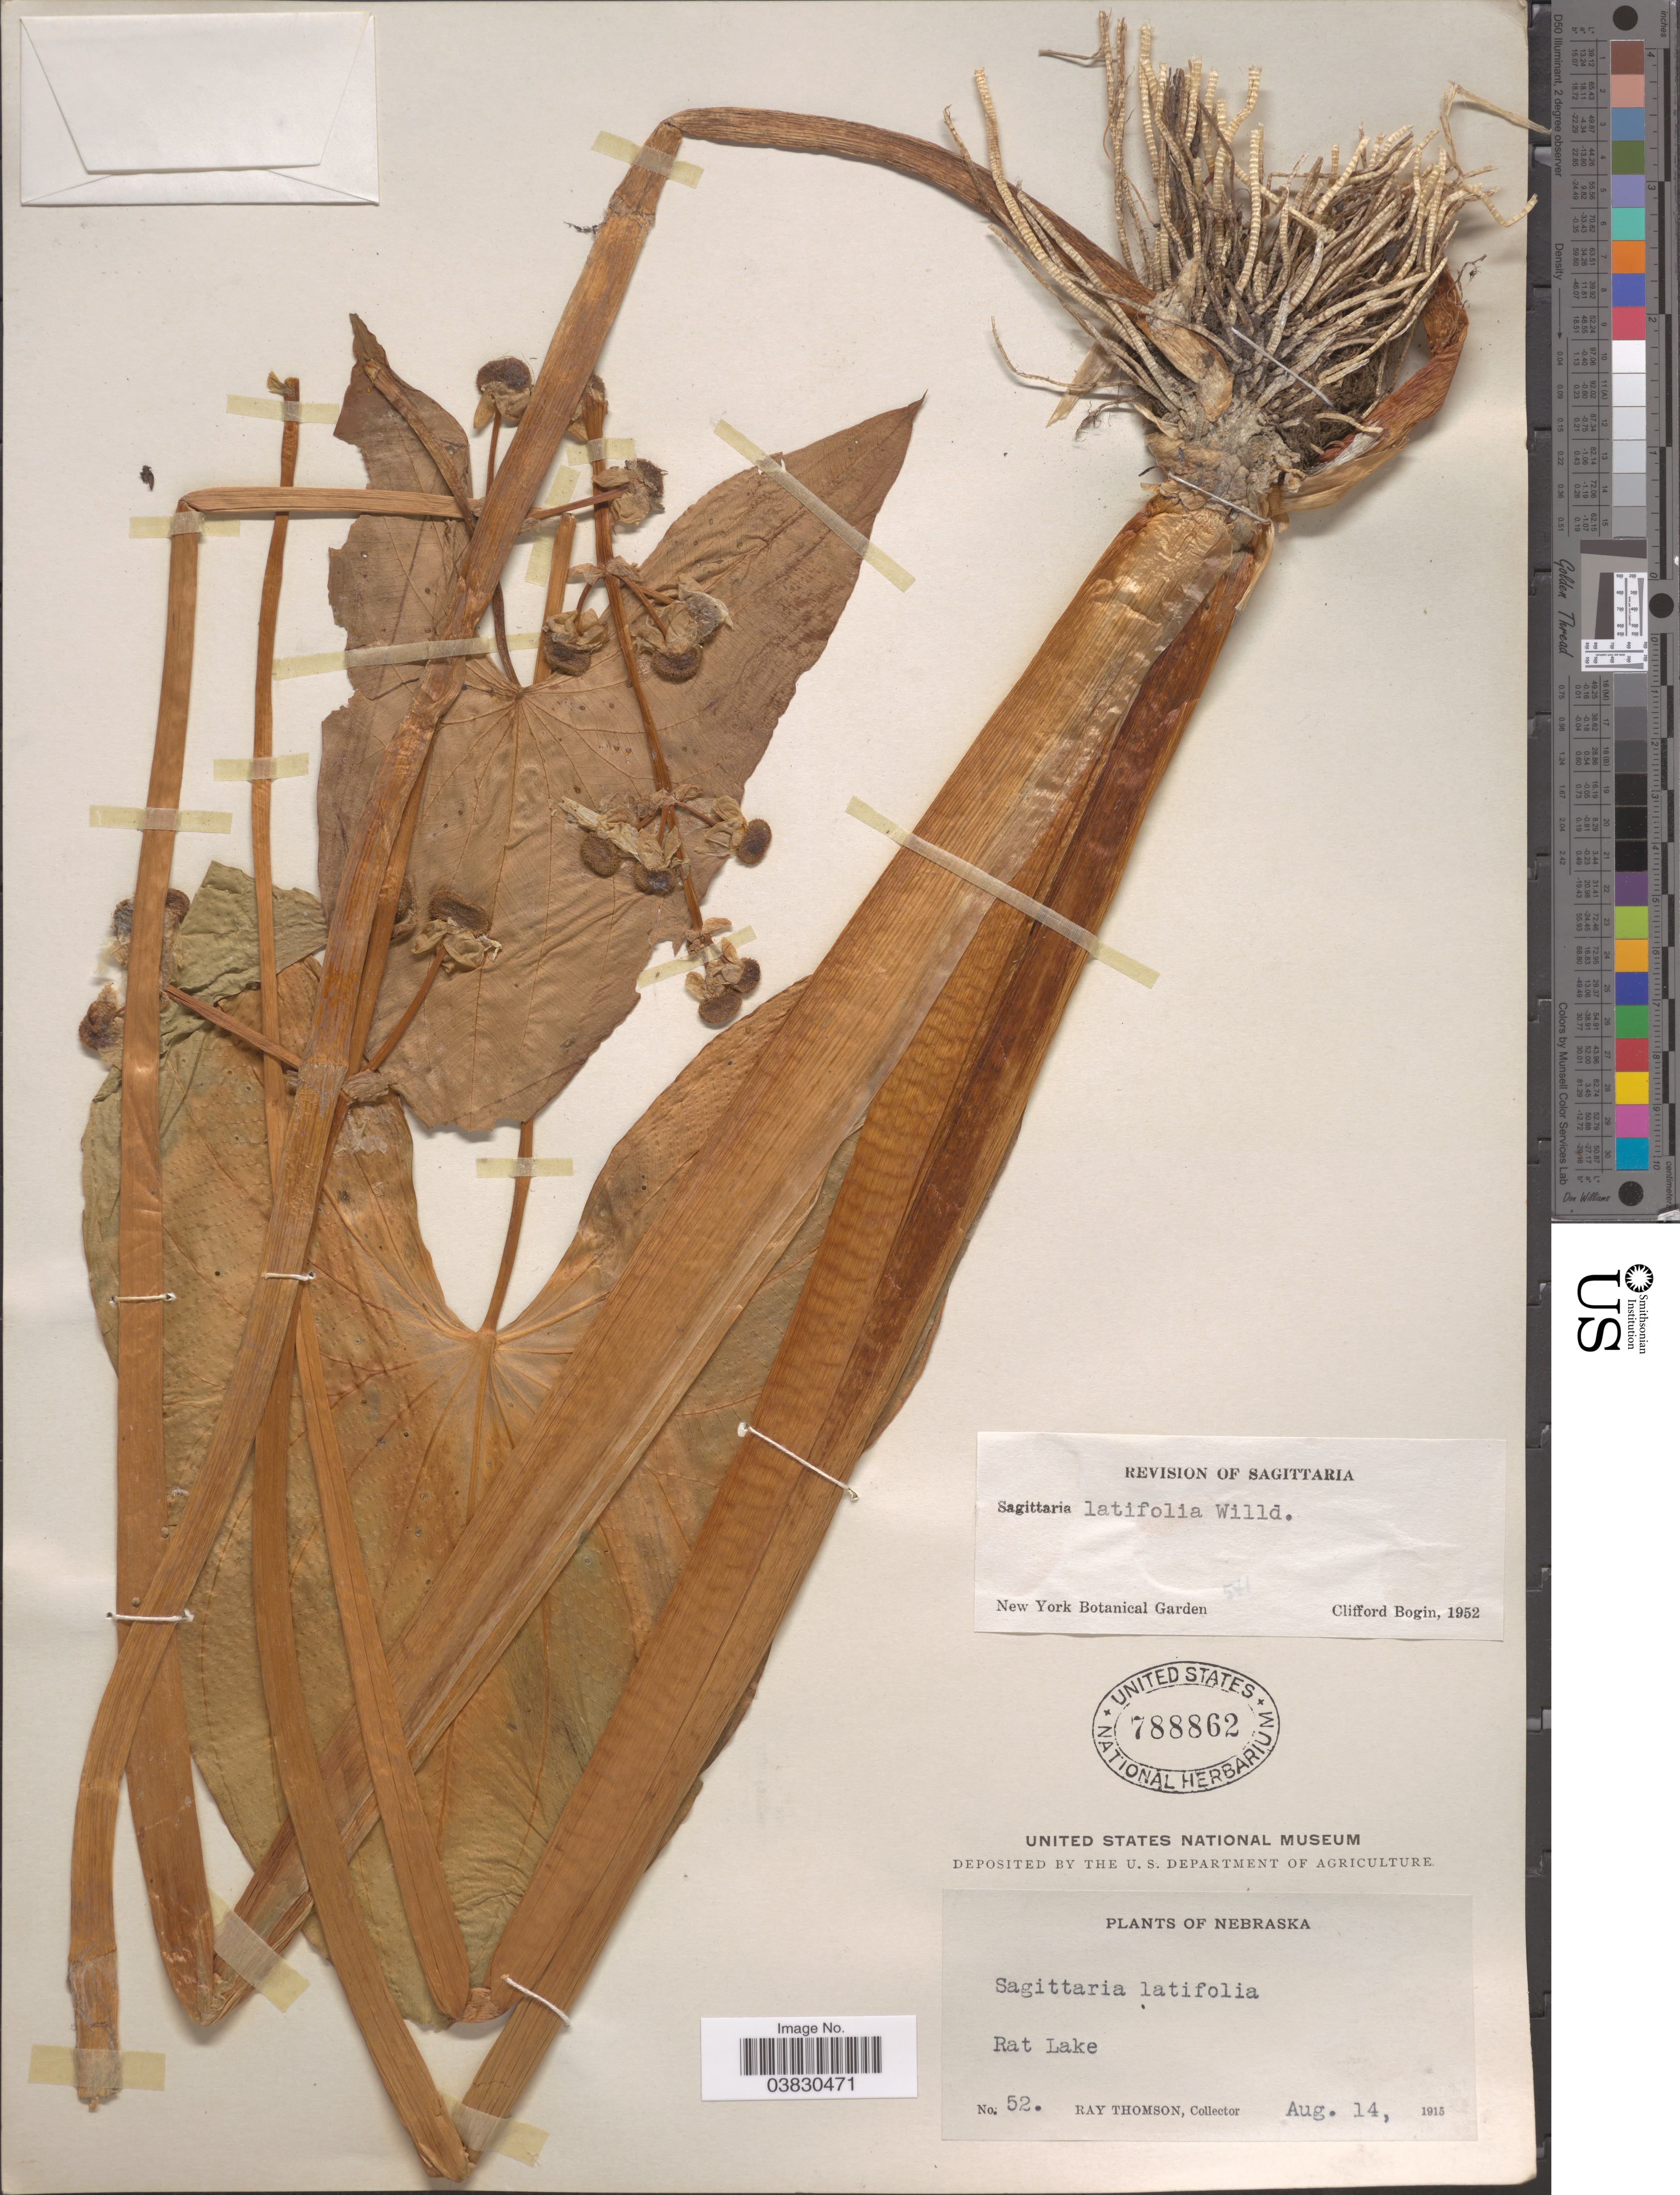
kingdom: Plantae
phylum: Tracheophyta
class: Liliopsida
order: Alismatales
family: Alismataceae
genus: Sagittaria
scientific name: Sagittaria latifolia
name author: Willd.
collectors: R. Thomson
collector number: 52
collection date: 1915-08-14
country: United States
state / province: Nebraska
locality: Rat Lake.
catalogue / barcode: US 788862